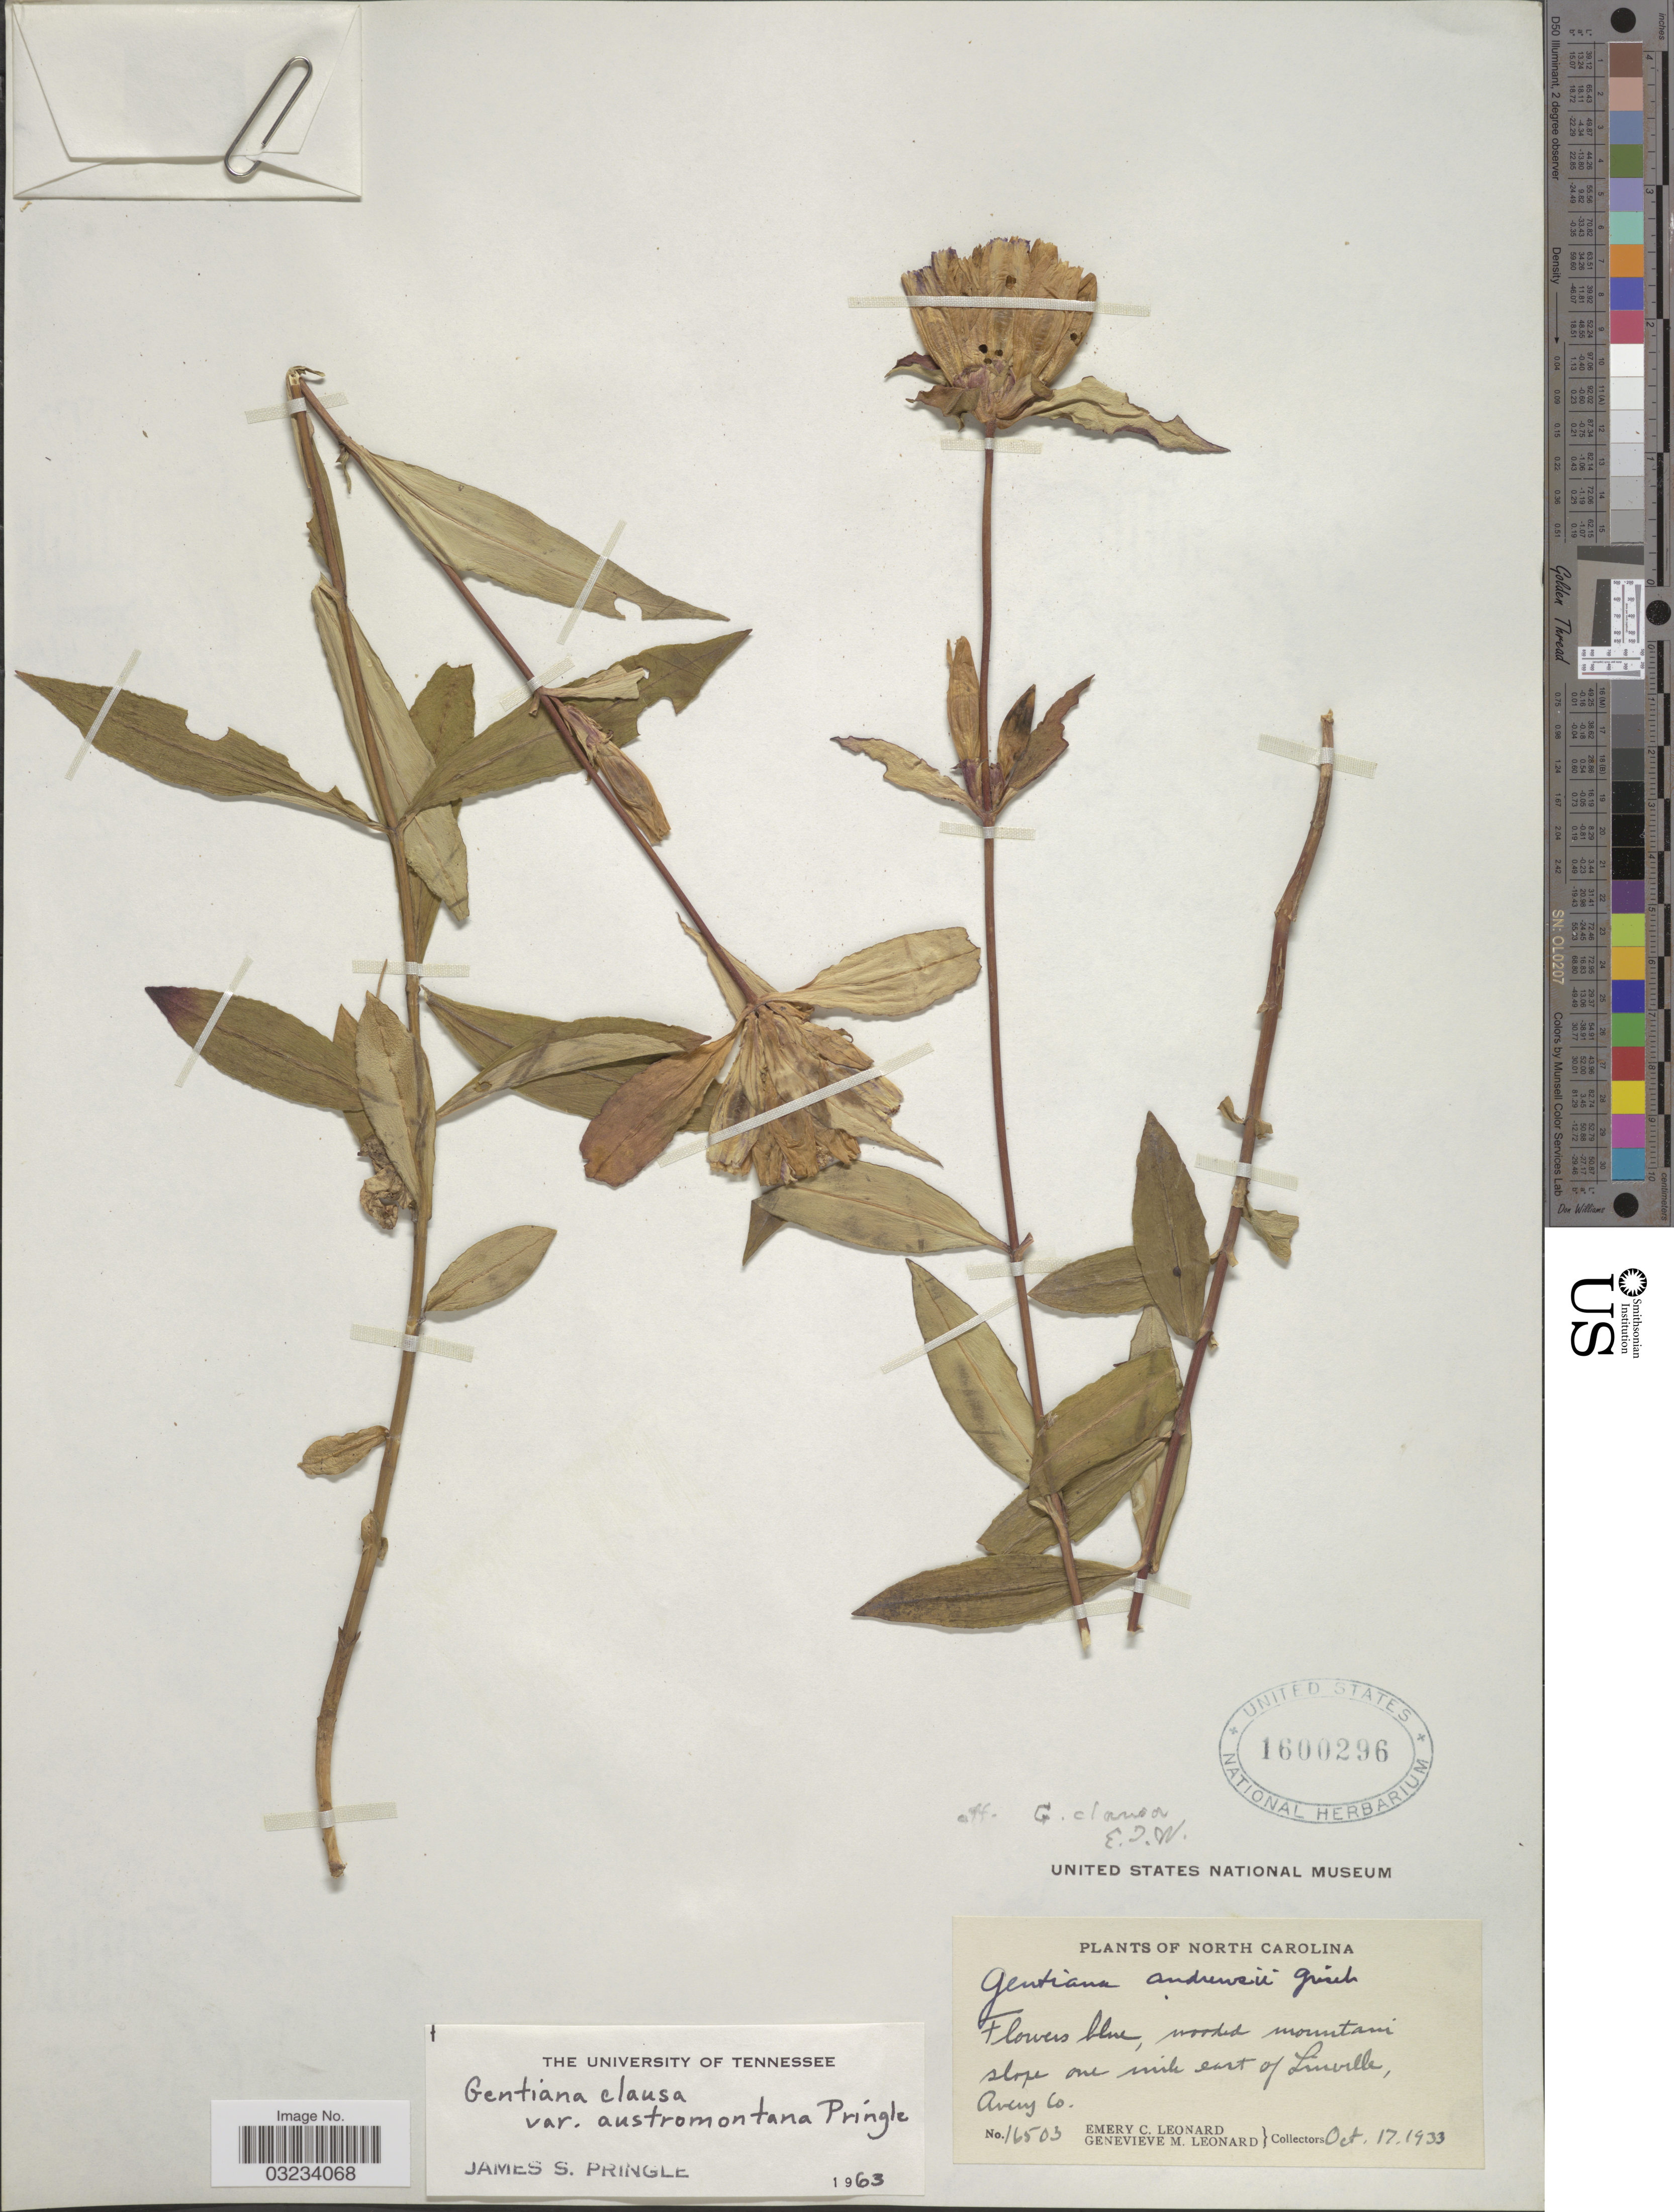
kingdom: Plantae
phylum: Tracheophyta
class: Magnoliopsida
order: Gentianales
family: Gentianaceae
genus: Gentiana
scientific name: Gentiana clausa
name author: Raf.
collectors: E. C. Leonard & G. M. Leonard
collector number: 16503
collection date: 1933-10-17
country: United States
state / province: North Carolina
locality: Wooded mountain slope one mile east of Linville, Avery Co.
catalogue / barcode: US 1600296